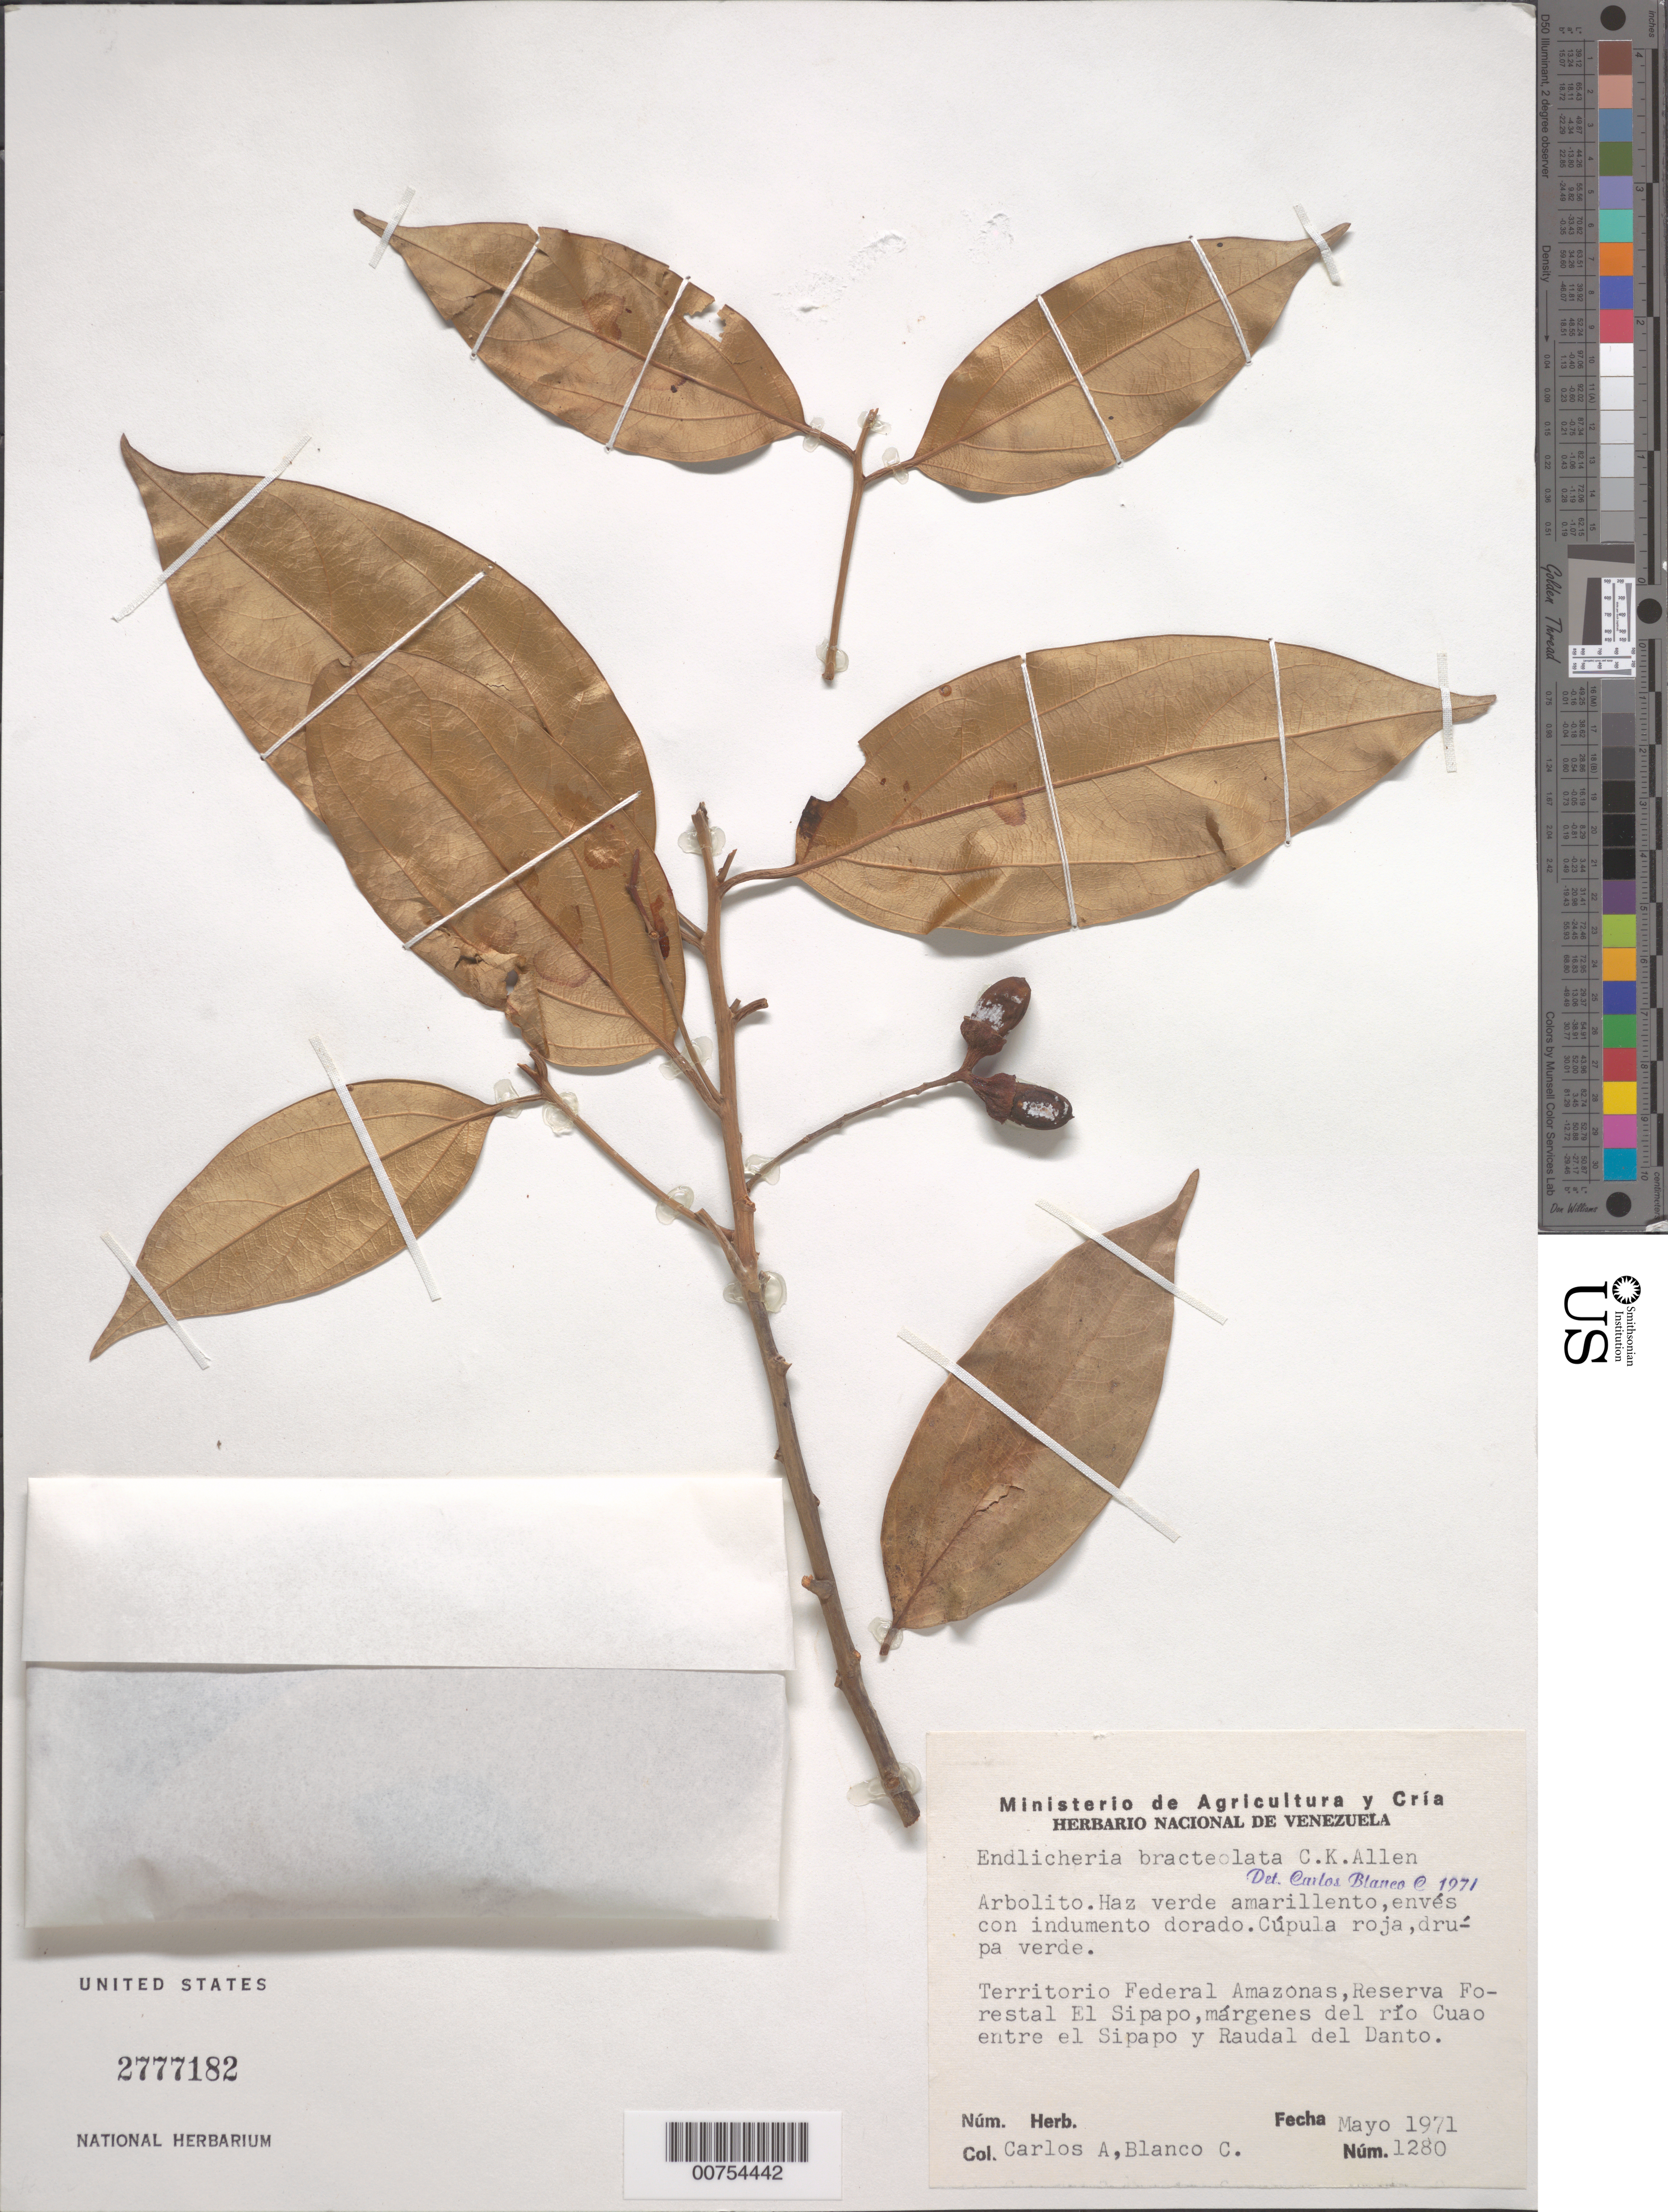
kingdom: Plantae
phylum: Tracheophyta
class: Magnoliopsida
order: Laurales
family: Lauraceae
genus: Endlicheria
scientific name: Endlicheria bracteolata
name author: (Meisn.) C.K. Allen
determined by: Blanco, Carlos A.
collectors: C. A. Blanco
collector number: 1280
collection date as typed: May-71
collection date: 1971-05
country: Venezuela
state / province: Amazonas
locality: Reserva Forestal El Sipapo, Río Cuao, between Río Sipapo & Raudal del Danto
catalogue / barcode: US 2777182